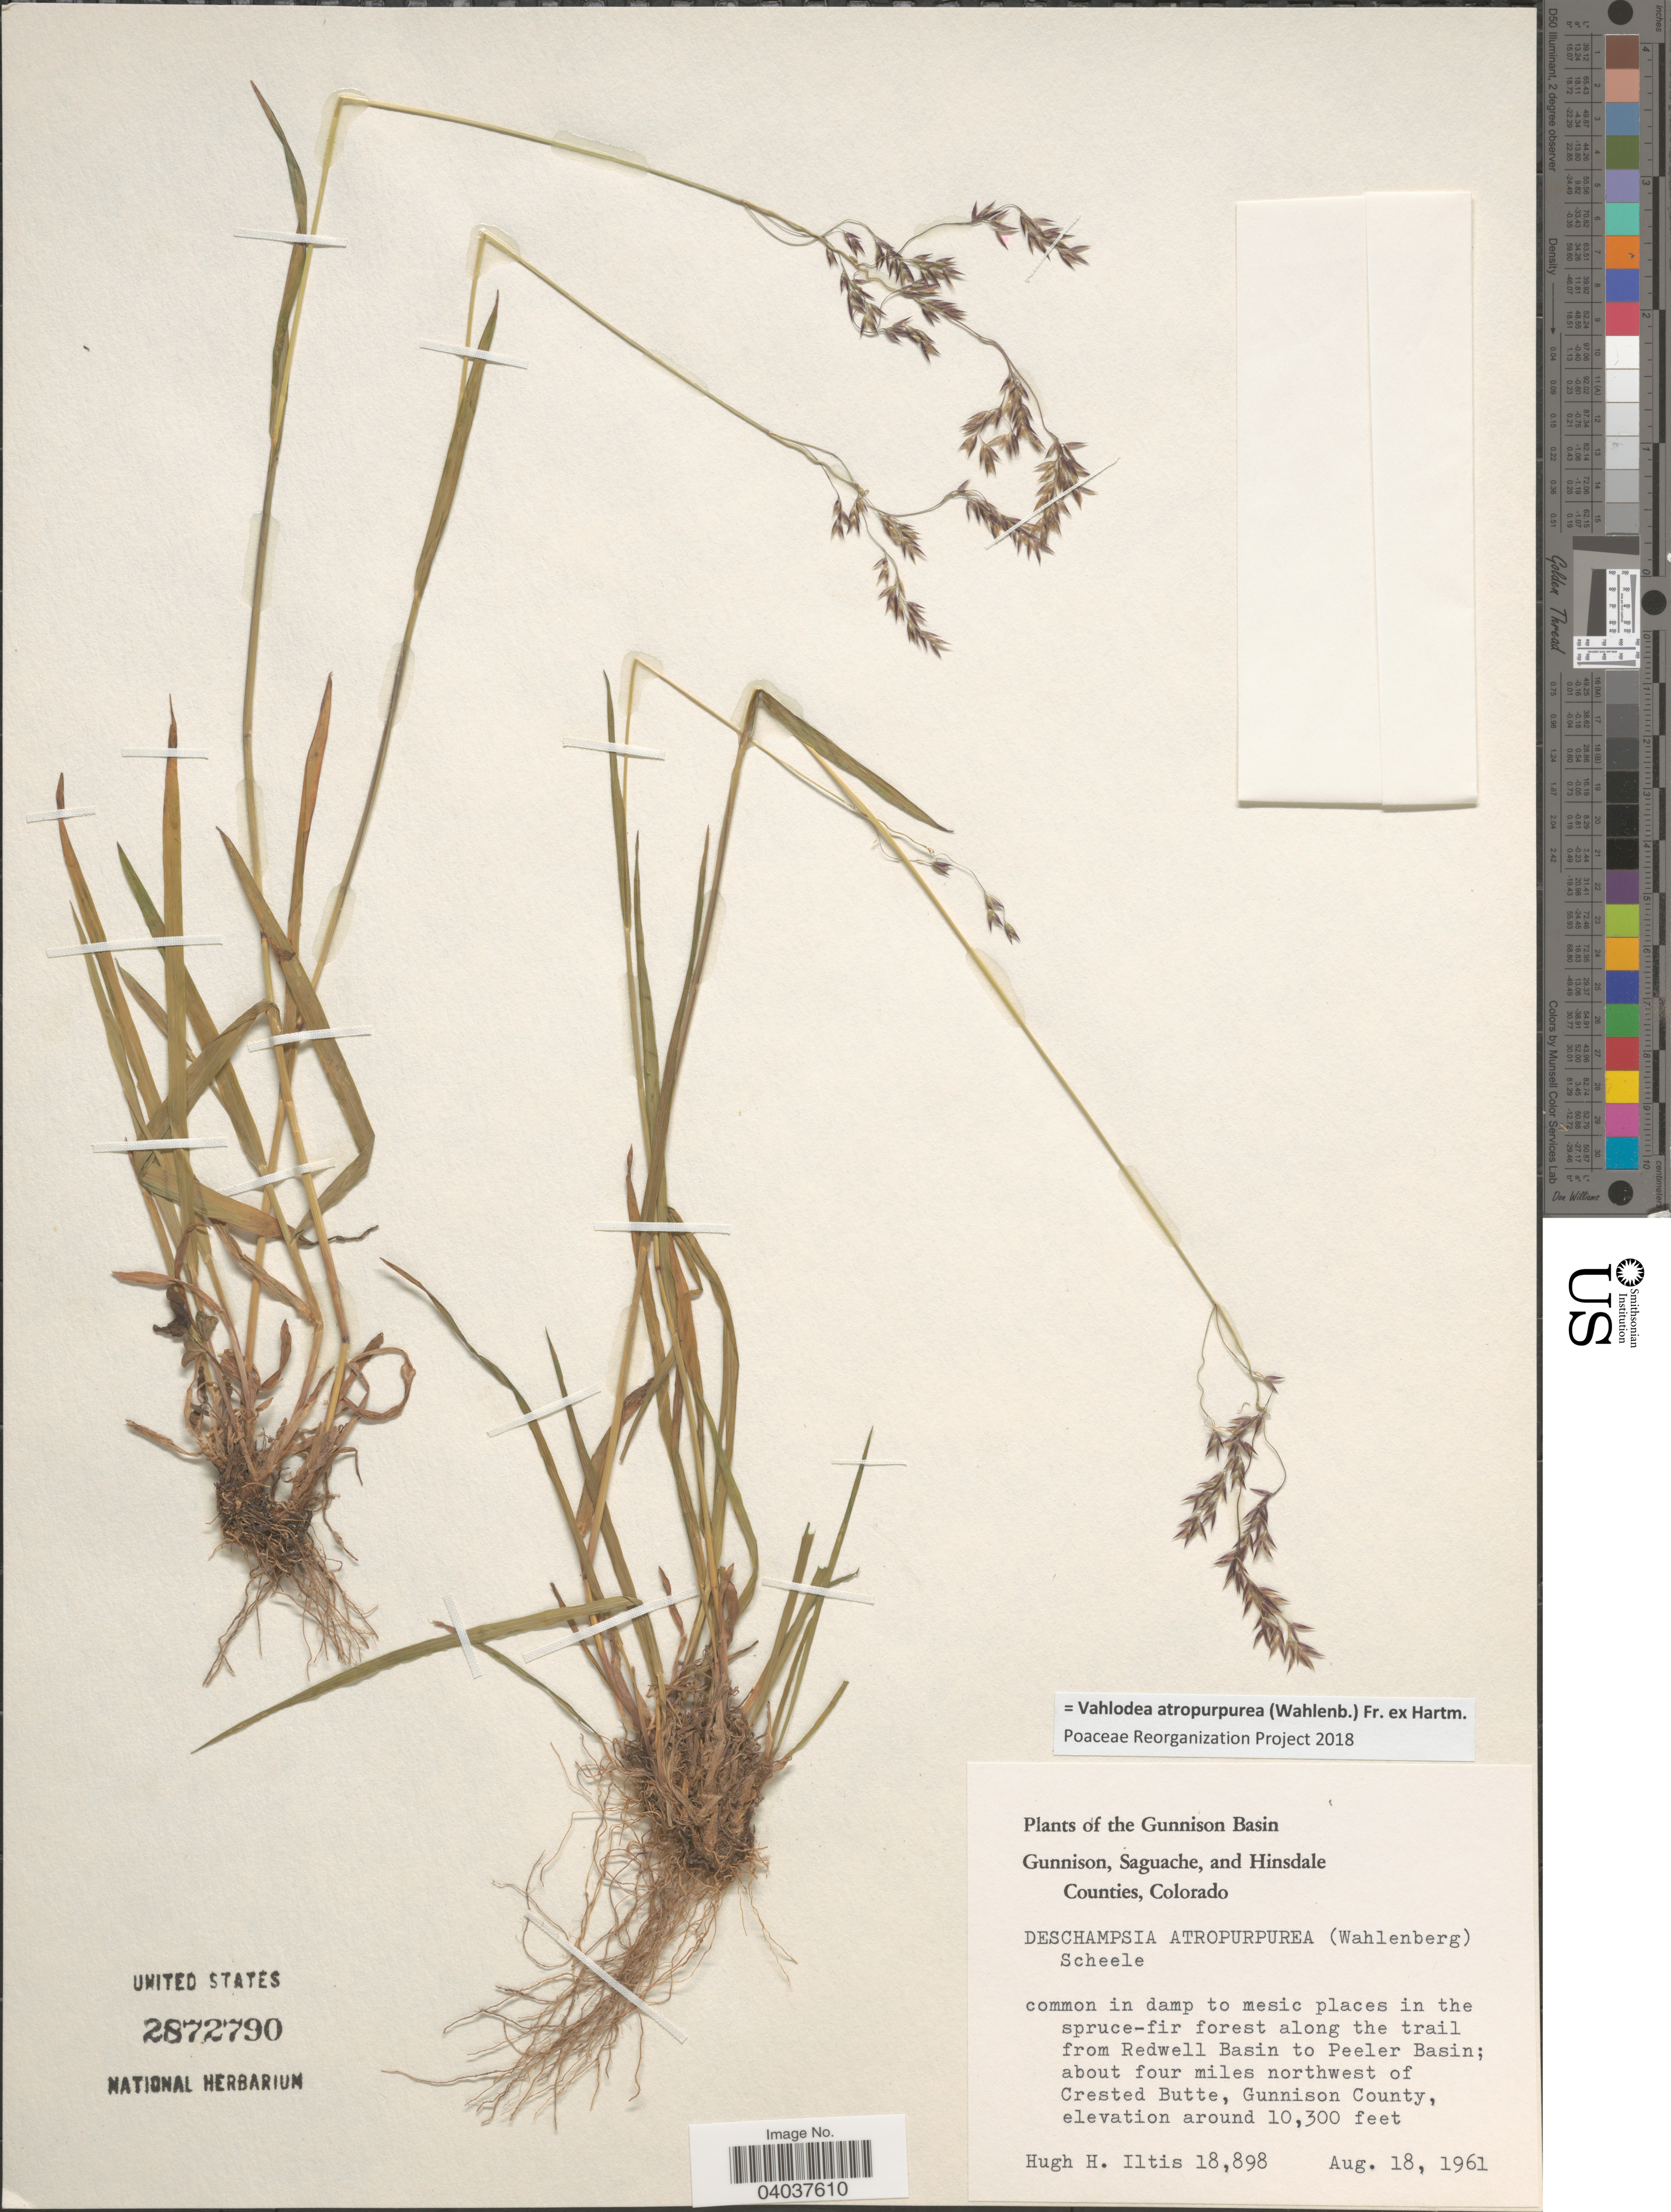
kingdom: Plantae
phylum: Tracheophyta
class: Liliopsida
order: Poales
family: Poaceae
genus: Vahlodea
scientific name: Vahlodea atropurpurea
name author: (Wahlenb.) Fr. ex Hartm.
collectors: H. Iltis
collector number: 18898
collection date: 1961-08-18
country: United States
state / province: Colorado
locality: The Gunnison Basin. Along the trail from Redwell Basin to Peeler Basin; about four miles northwest of Crested Butte, Gunnison County.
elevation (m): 3139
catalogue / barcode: US 2872790